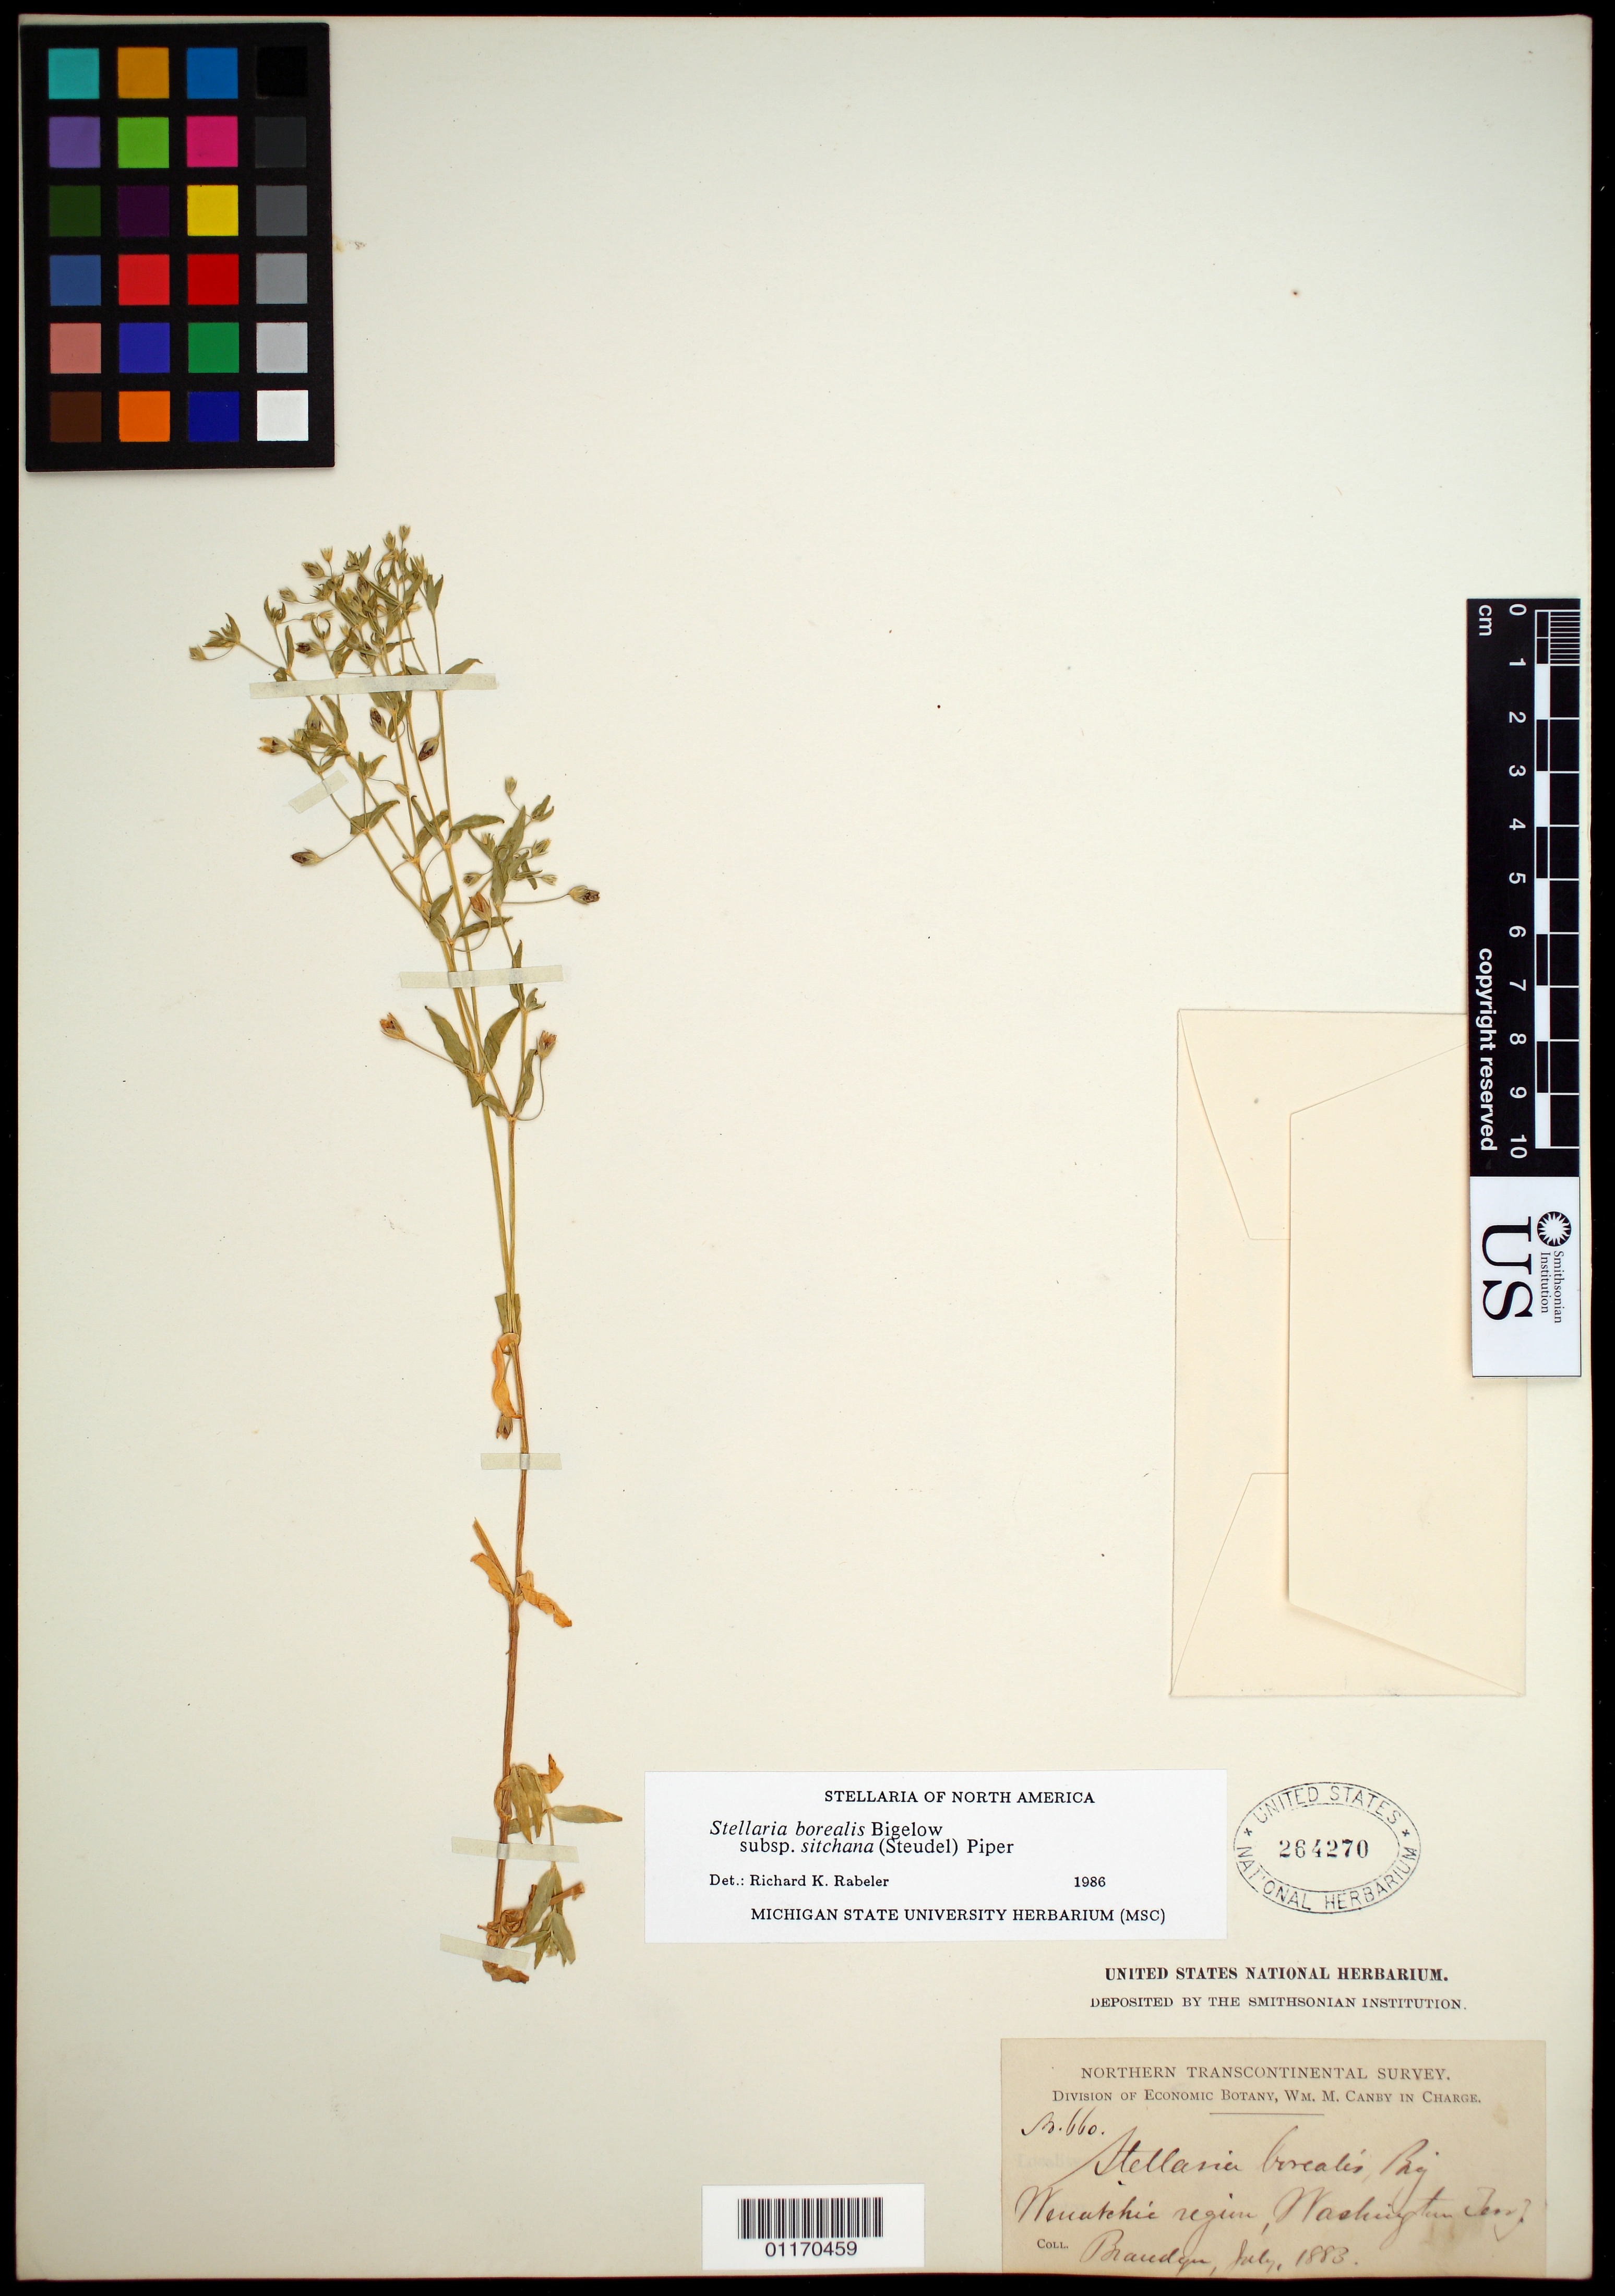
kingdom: Plantae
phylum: Tracheophyta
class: Magnoliopsida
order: Caryophyllales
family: Caryophyllaceae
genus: Stellaria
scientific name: Stellaria borealis subsp. sitchana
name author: (Steud.) Piper & Beattie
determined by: Rabeler, R. K.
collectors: T. S. Brandegee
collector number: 660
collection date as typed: Jul 1883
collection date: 1883-07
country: United States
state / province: Washington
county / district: Chelan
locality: Wenatchee region.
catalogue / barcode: US 264270